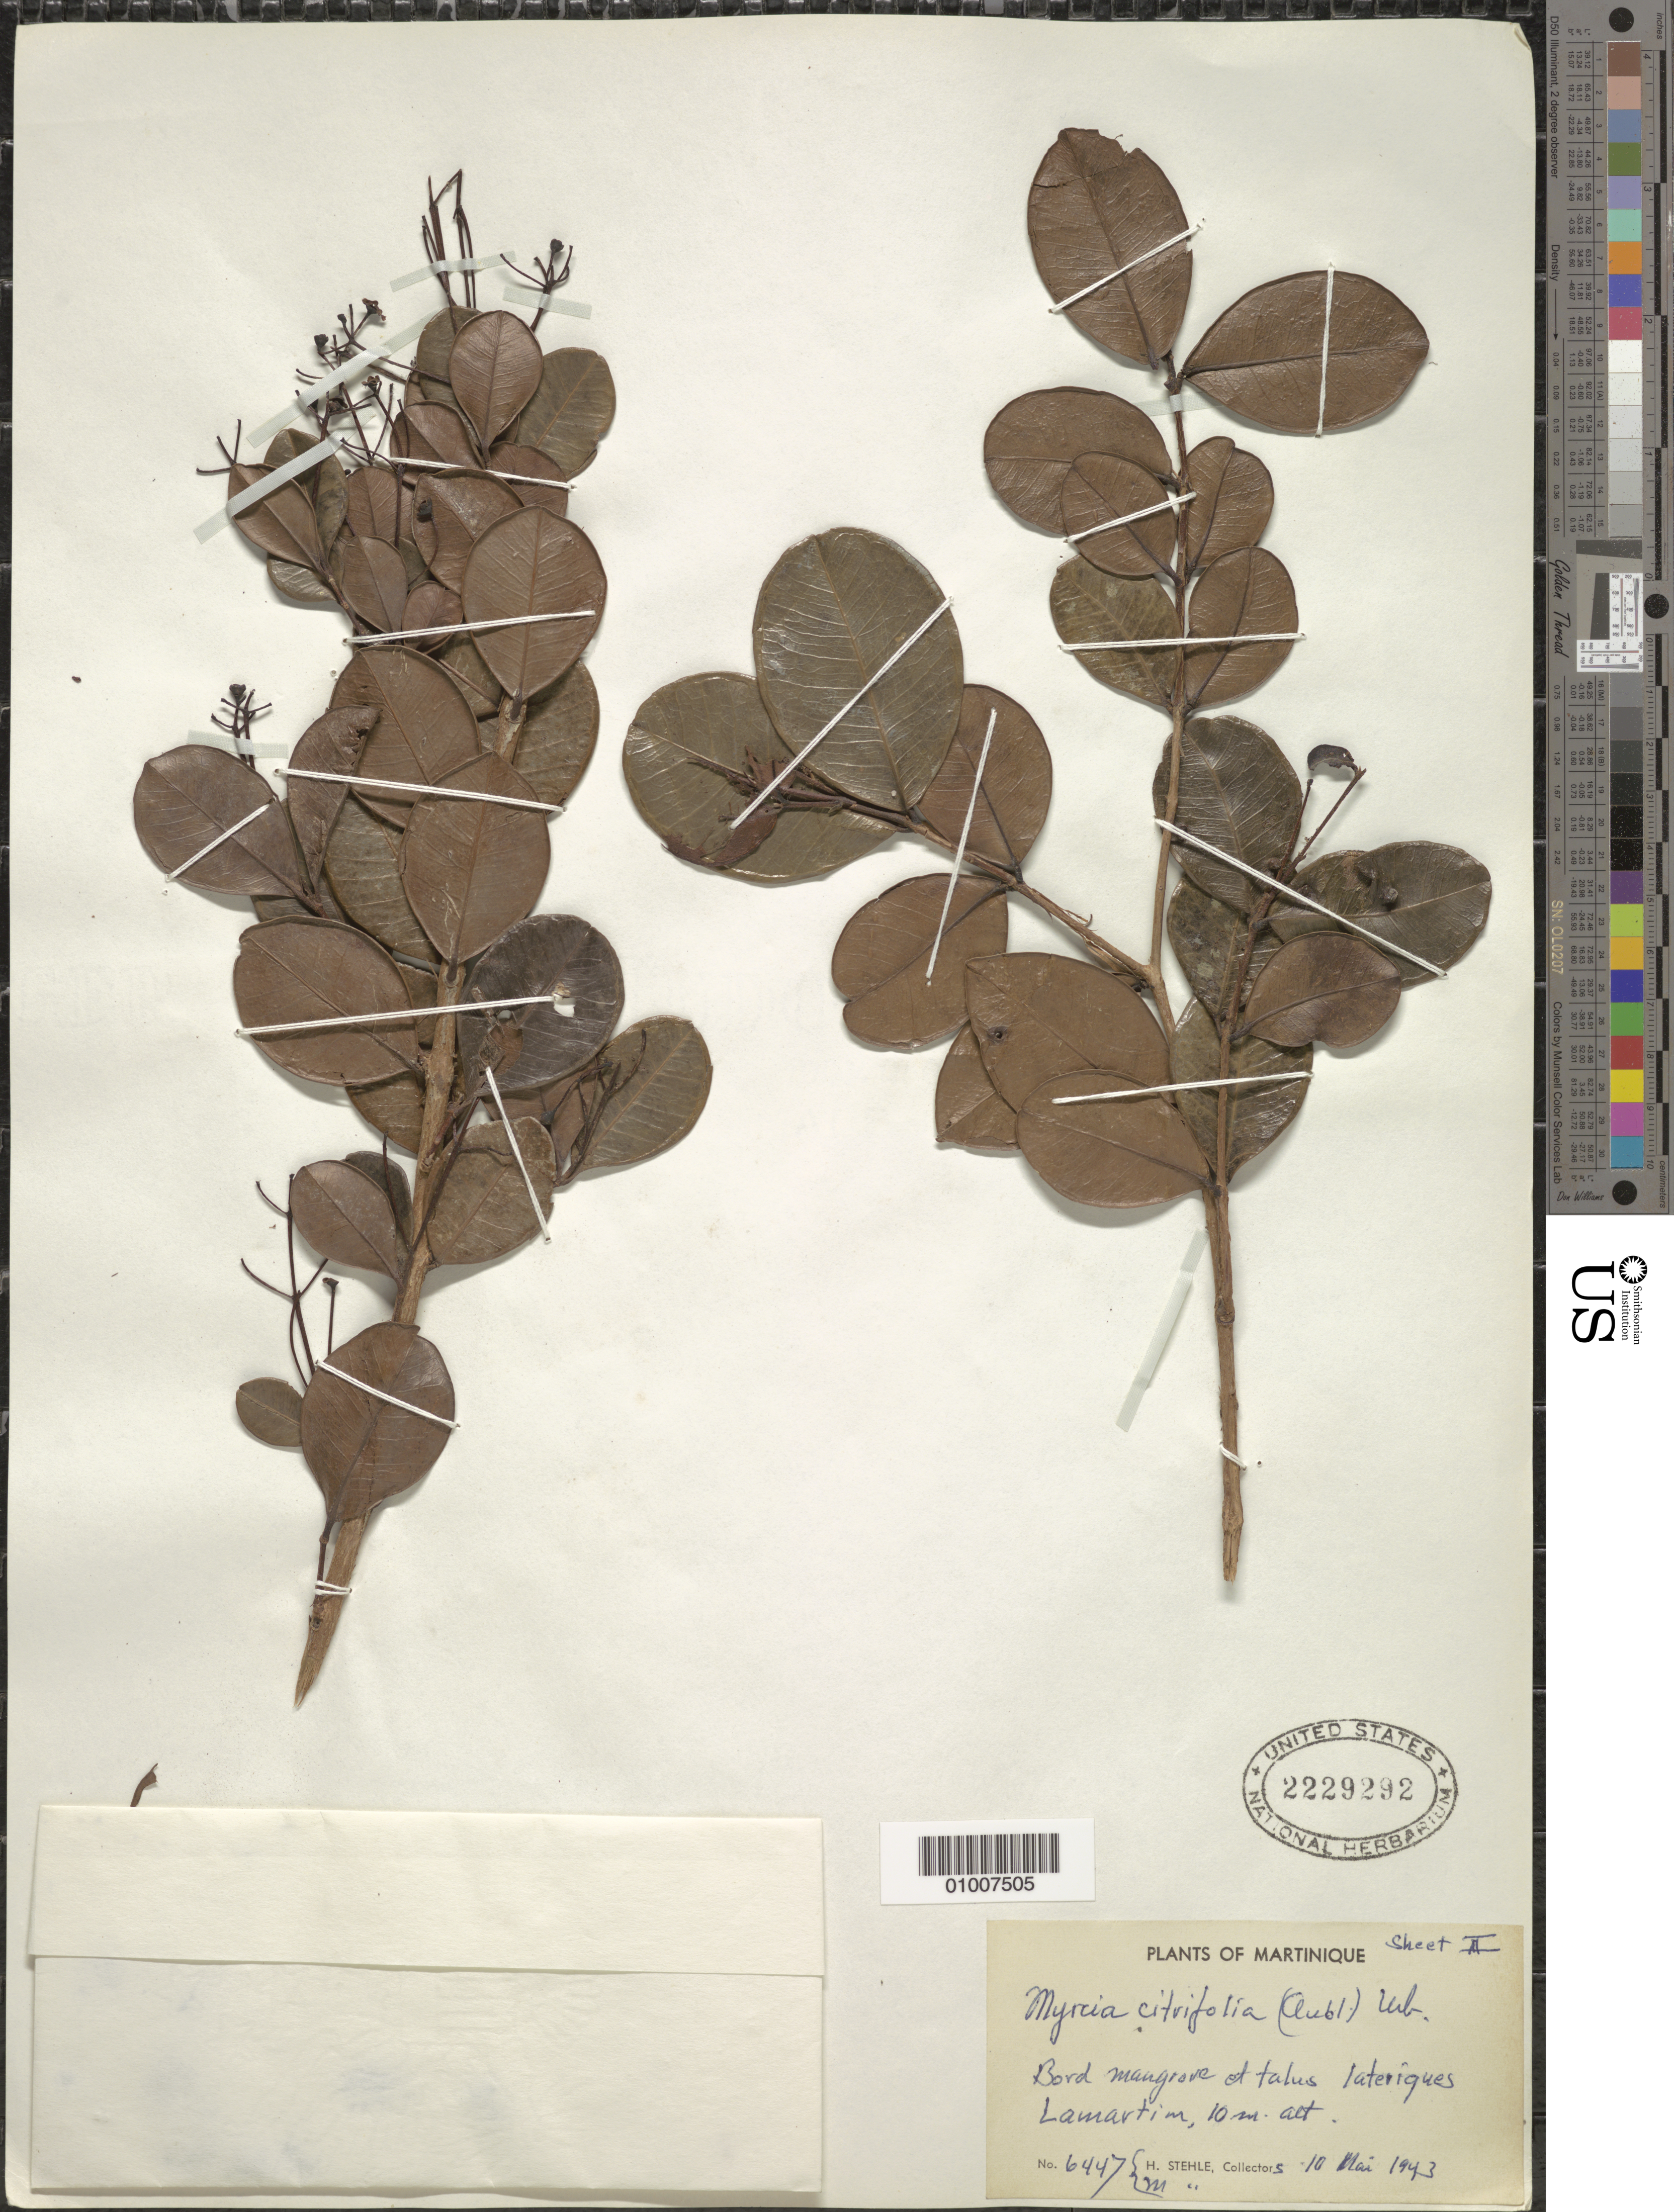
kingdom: Plantae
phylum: Tracheophyta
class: Magnoliopsida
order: Myrtales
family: Myrtaceae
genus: Myrcia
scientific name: Myrcia citrifolia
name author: (Aubl.) Urb.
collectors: H. Stehlé & M. Stehlé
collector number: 6447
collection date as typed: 10 May 1943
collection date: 1943-05-10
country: Martinique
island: Martinique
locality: Lamartin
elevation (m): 10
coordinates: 0 N, 0 E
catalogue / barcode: US 2229292